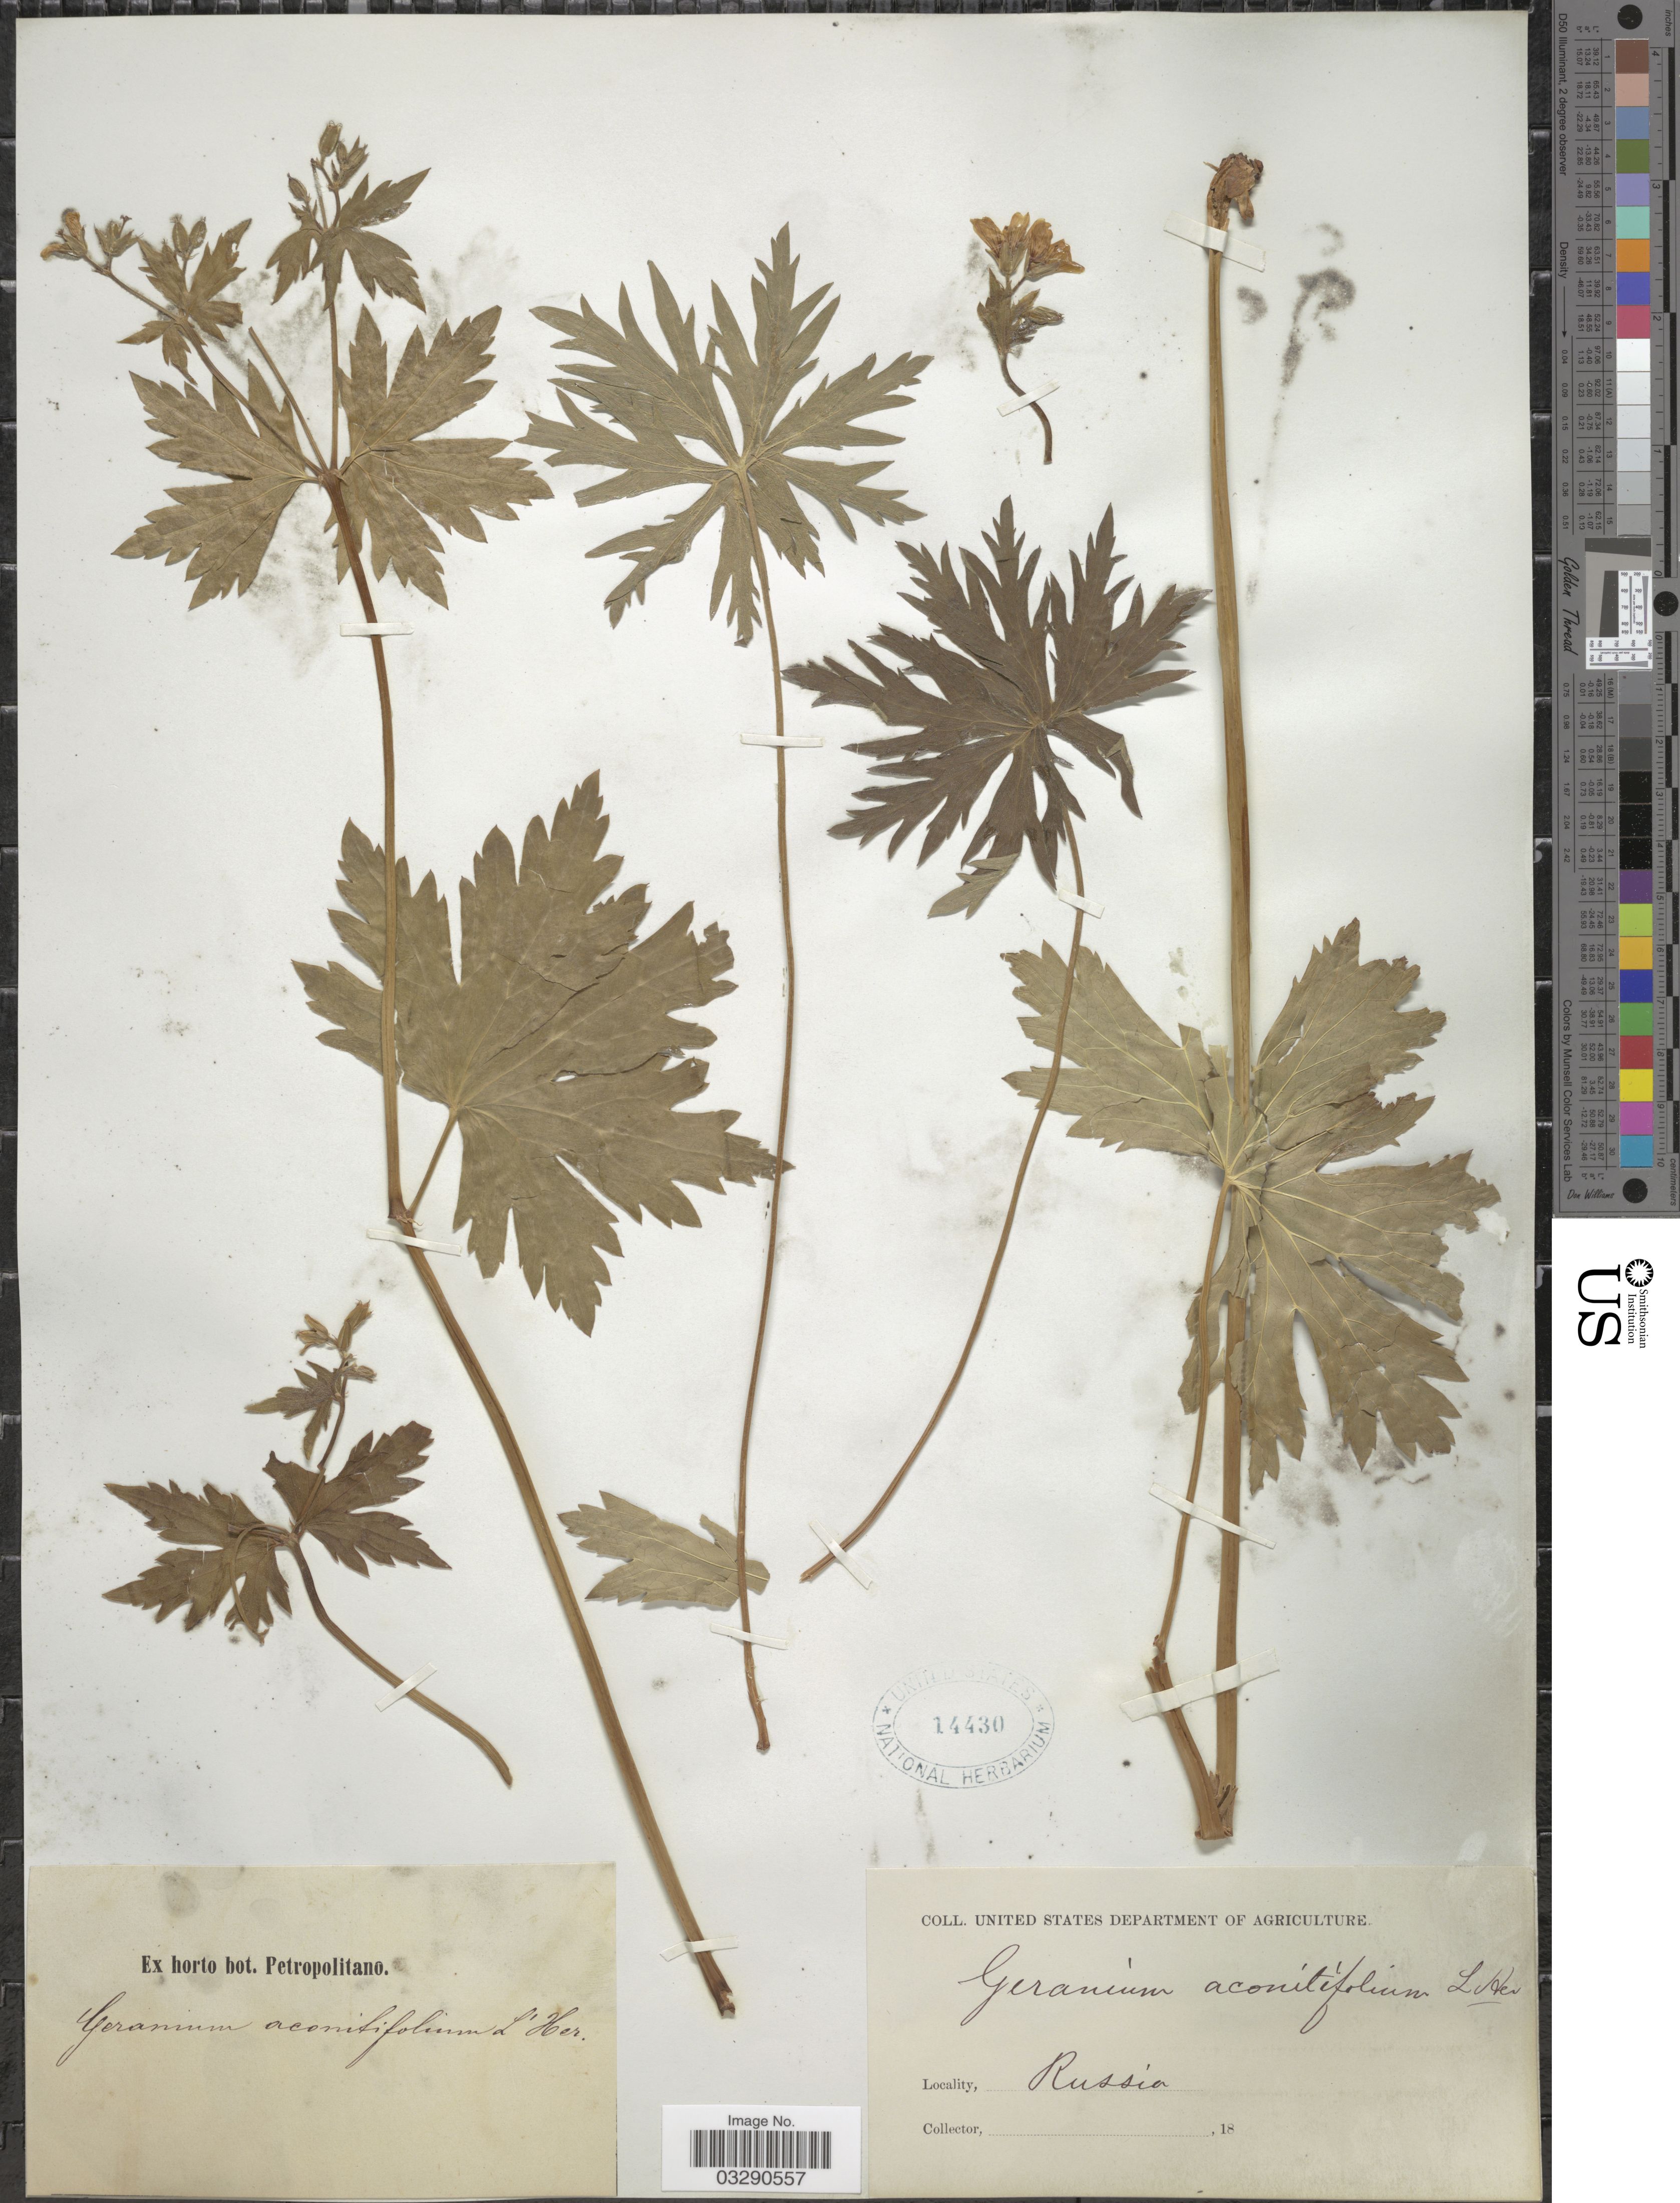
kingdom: Plantae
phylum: Tracheophyta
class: Magnoliopsida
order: Geraniales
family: Geraniaceae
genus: Geranium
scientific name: Geranium aconitifolium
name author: L'Hér.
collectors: United States Department of Agriculture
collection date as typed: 18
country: Russian Federation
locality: Russia.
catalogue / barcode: US 14430